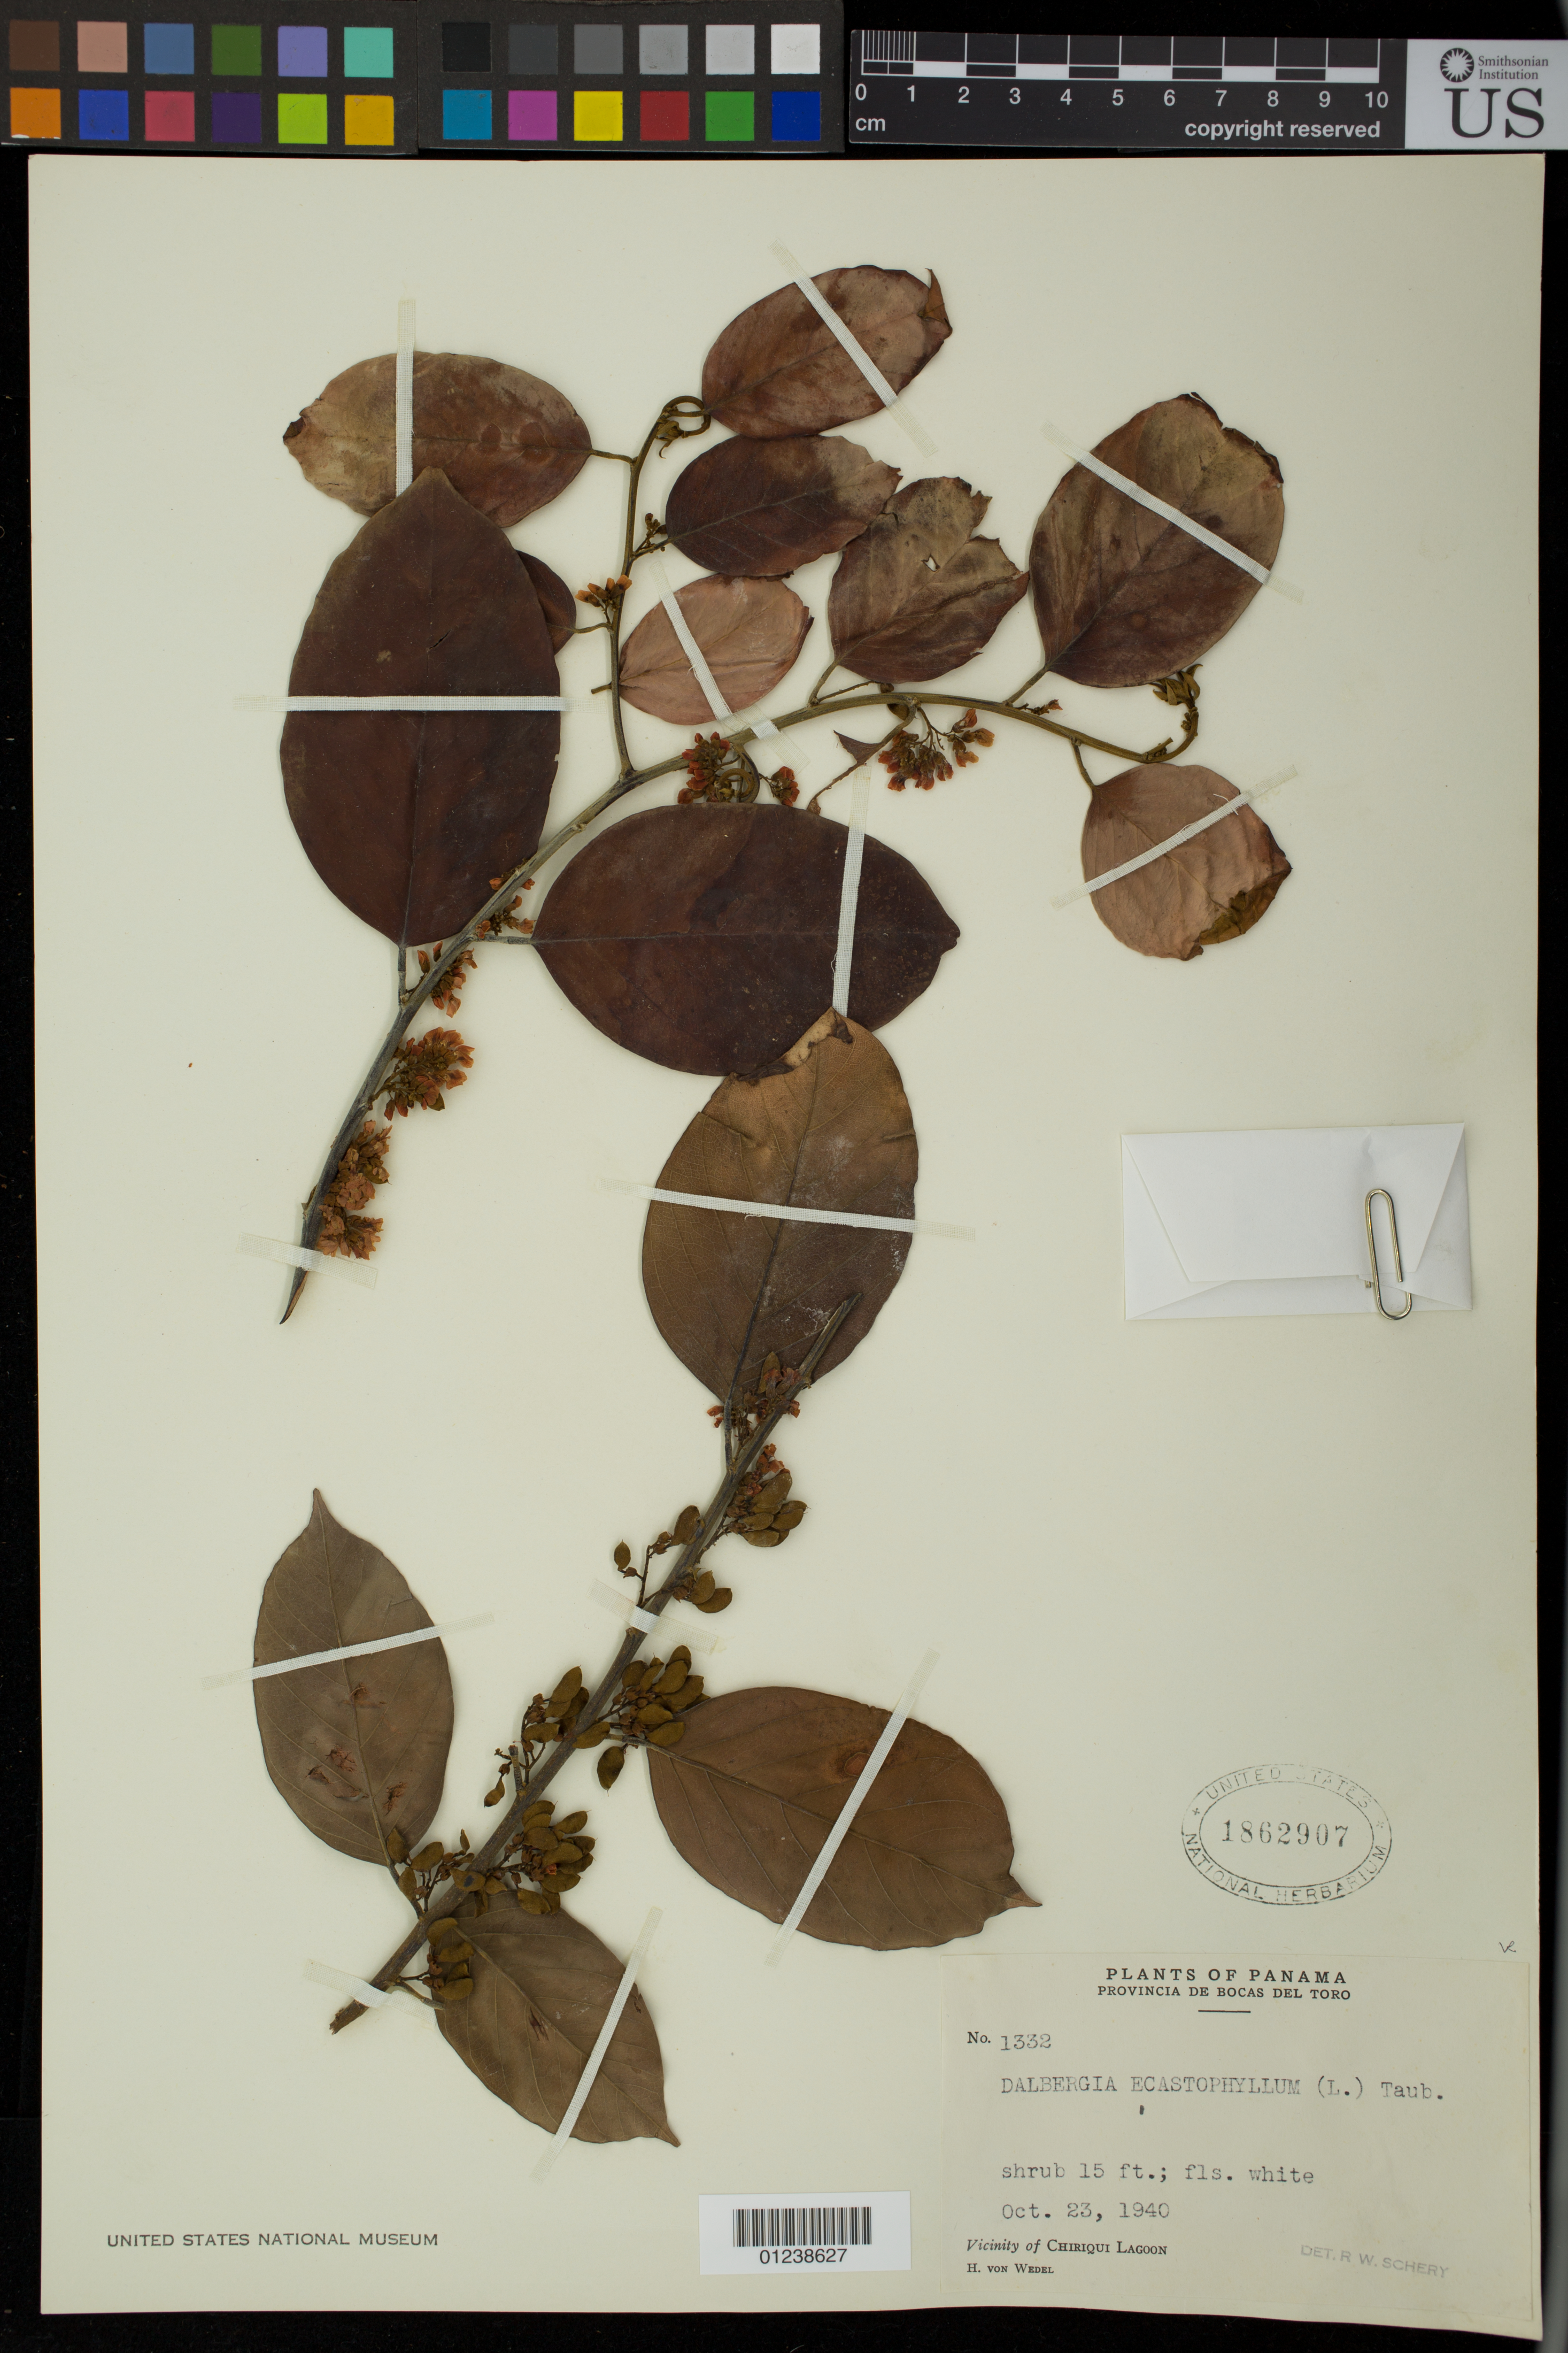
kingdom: Plantae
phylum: Tracheophyta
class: Magnoliopsida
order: Fabales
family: Fabaceae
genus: Dalbergia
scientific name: Dalbergia ecastaphyllum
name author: (L.) Taub.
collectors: H. von Wedel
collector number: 1332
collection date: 1940-10-23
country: Panama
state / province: Bocas del Toro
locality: Vicinity of Chiriqui Lagoon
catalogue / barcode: US 1862907